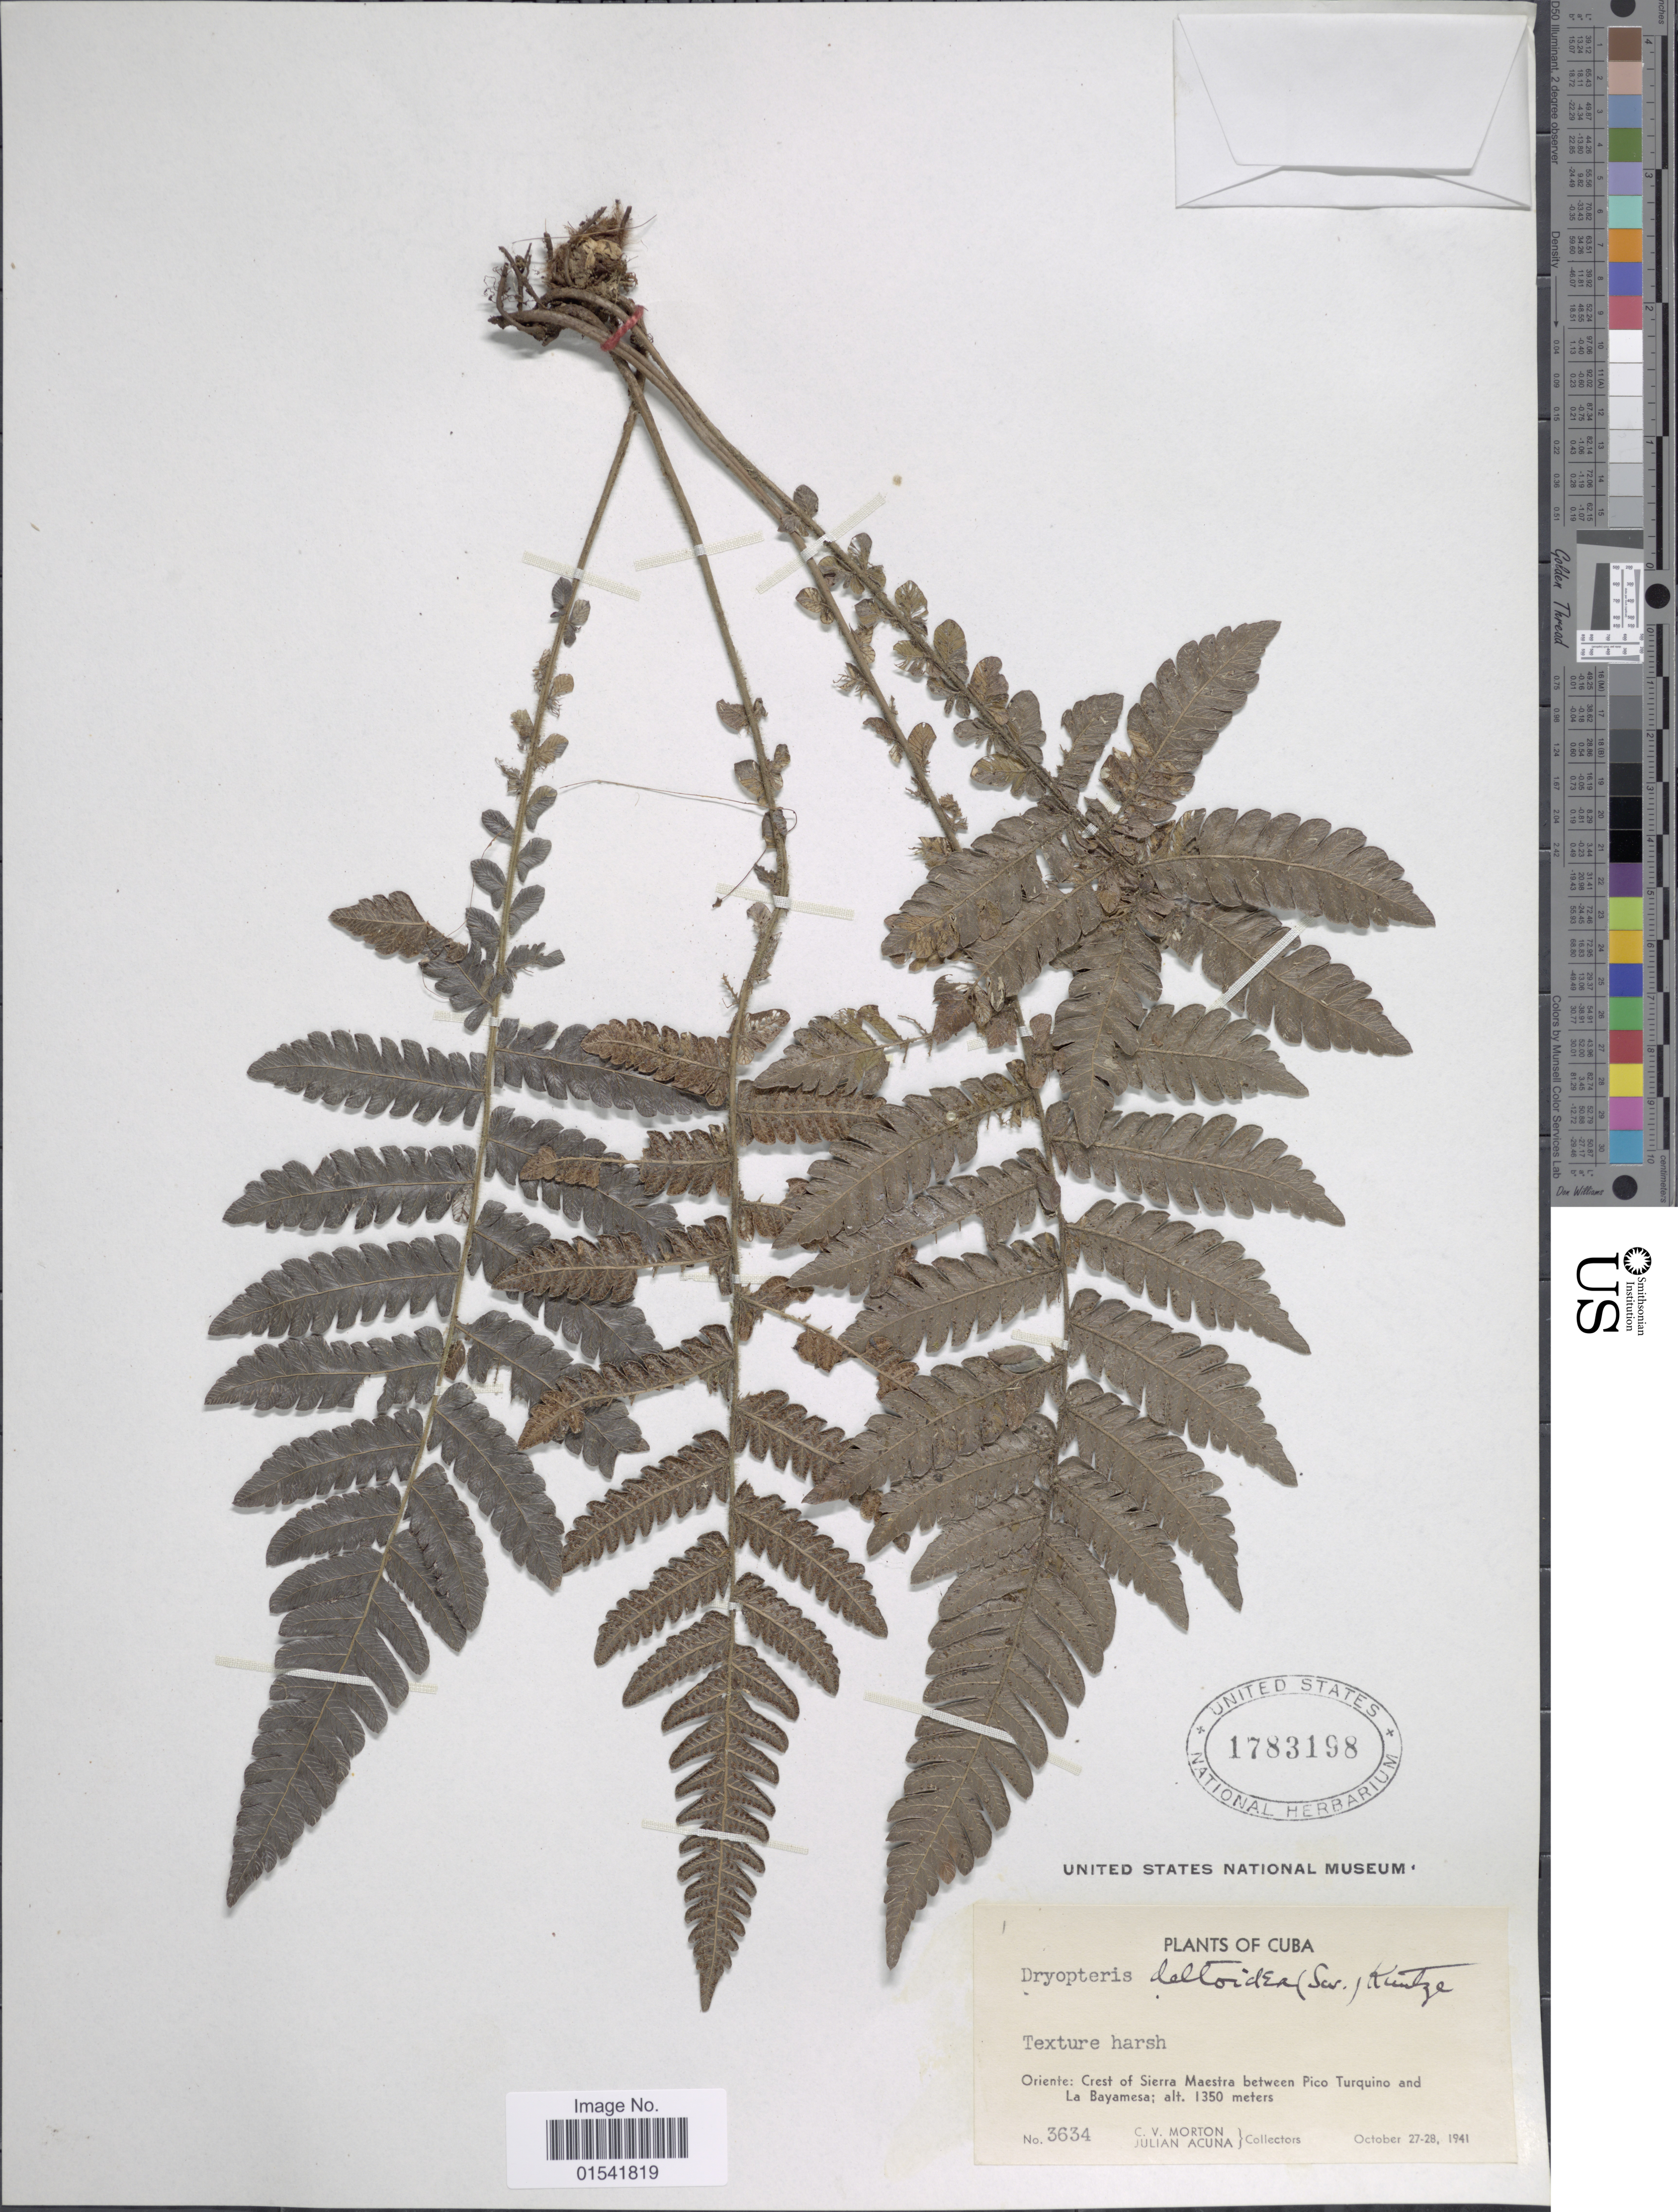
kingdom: Plantae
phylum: Tracheophyta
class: Polypodiopsida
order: Polypodiales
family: Thelypteridaceae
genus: Steiropteris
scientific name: Steiropteris deltoidea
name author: (Sw.) Pic. Serm.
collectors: C. V. Morton & J. B. Acuña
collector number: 3634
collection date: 1941-10-27/1941-10-28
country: Cuba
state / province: Oriente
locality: Crest of Sierra Maestra between Pico Turquino and La Bayamesa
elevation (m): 1350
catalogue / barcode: US 1783198